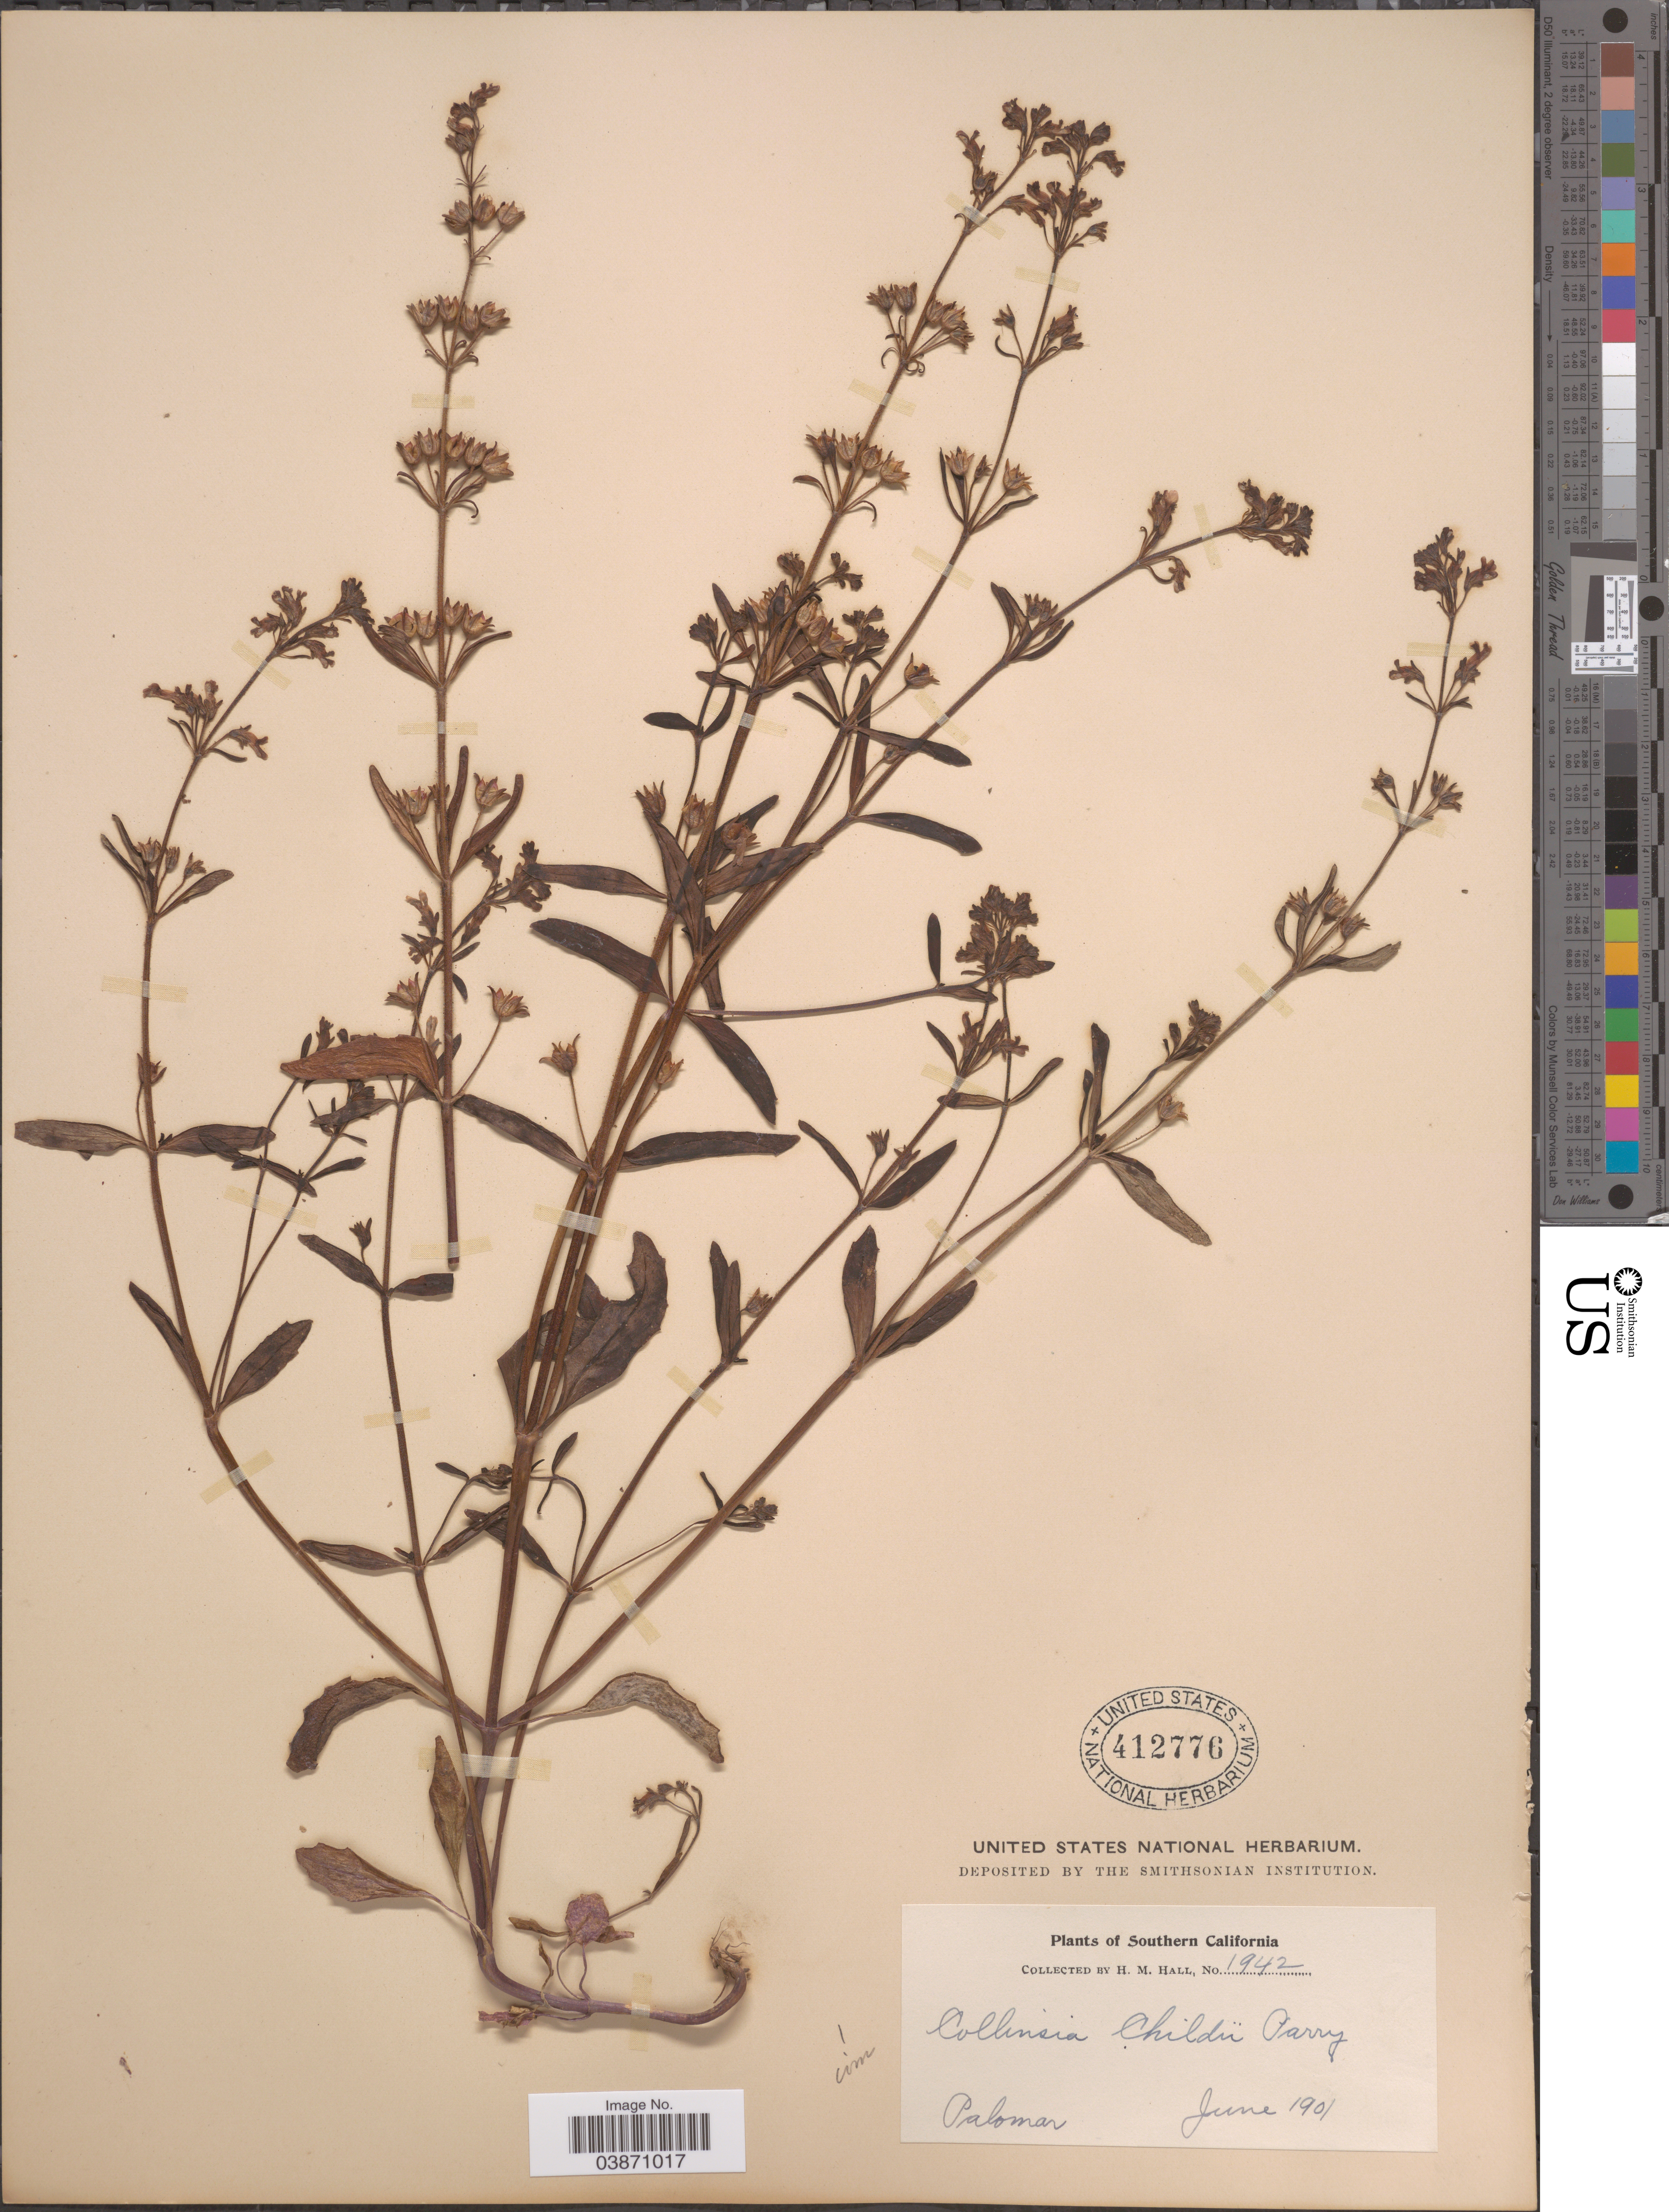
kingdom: Plantae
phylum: Tracheophyta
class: Magnoliopsida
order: Lamiales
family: Plantaginaceae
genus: Collinsia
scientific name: Collinsia childii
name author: Parry ex A. Gray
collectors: H. M. Hall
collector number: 1942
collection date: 1901-06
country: United States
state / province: California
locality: Southern California. Paloman.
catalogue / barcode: US 412776